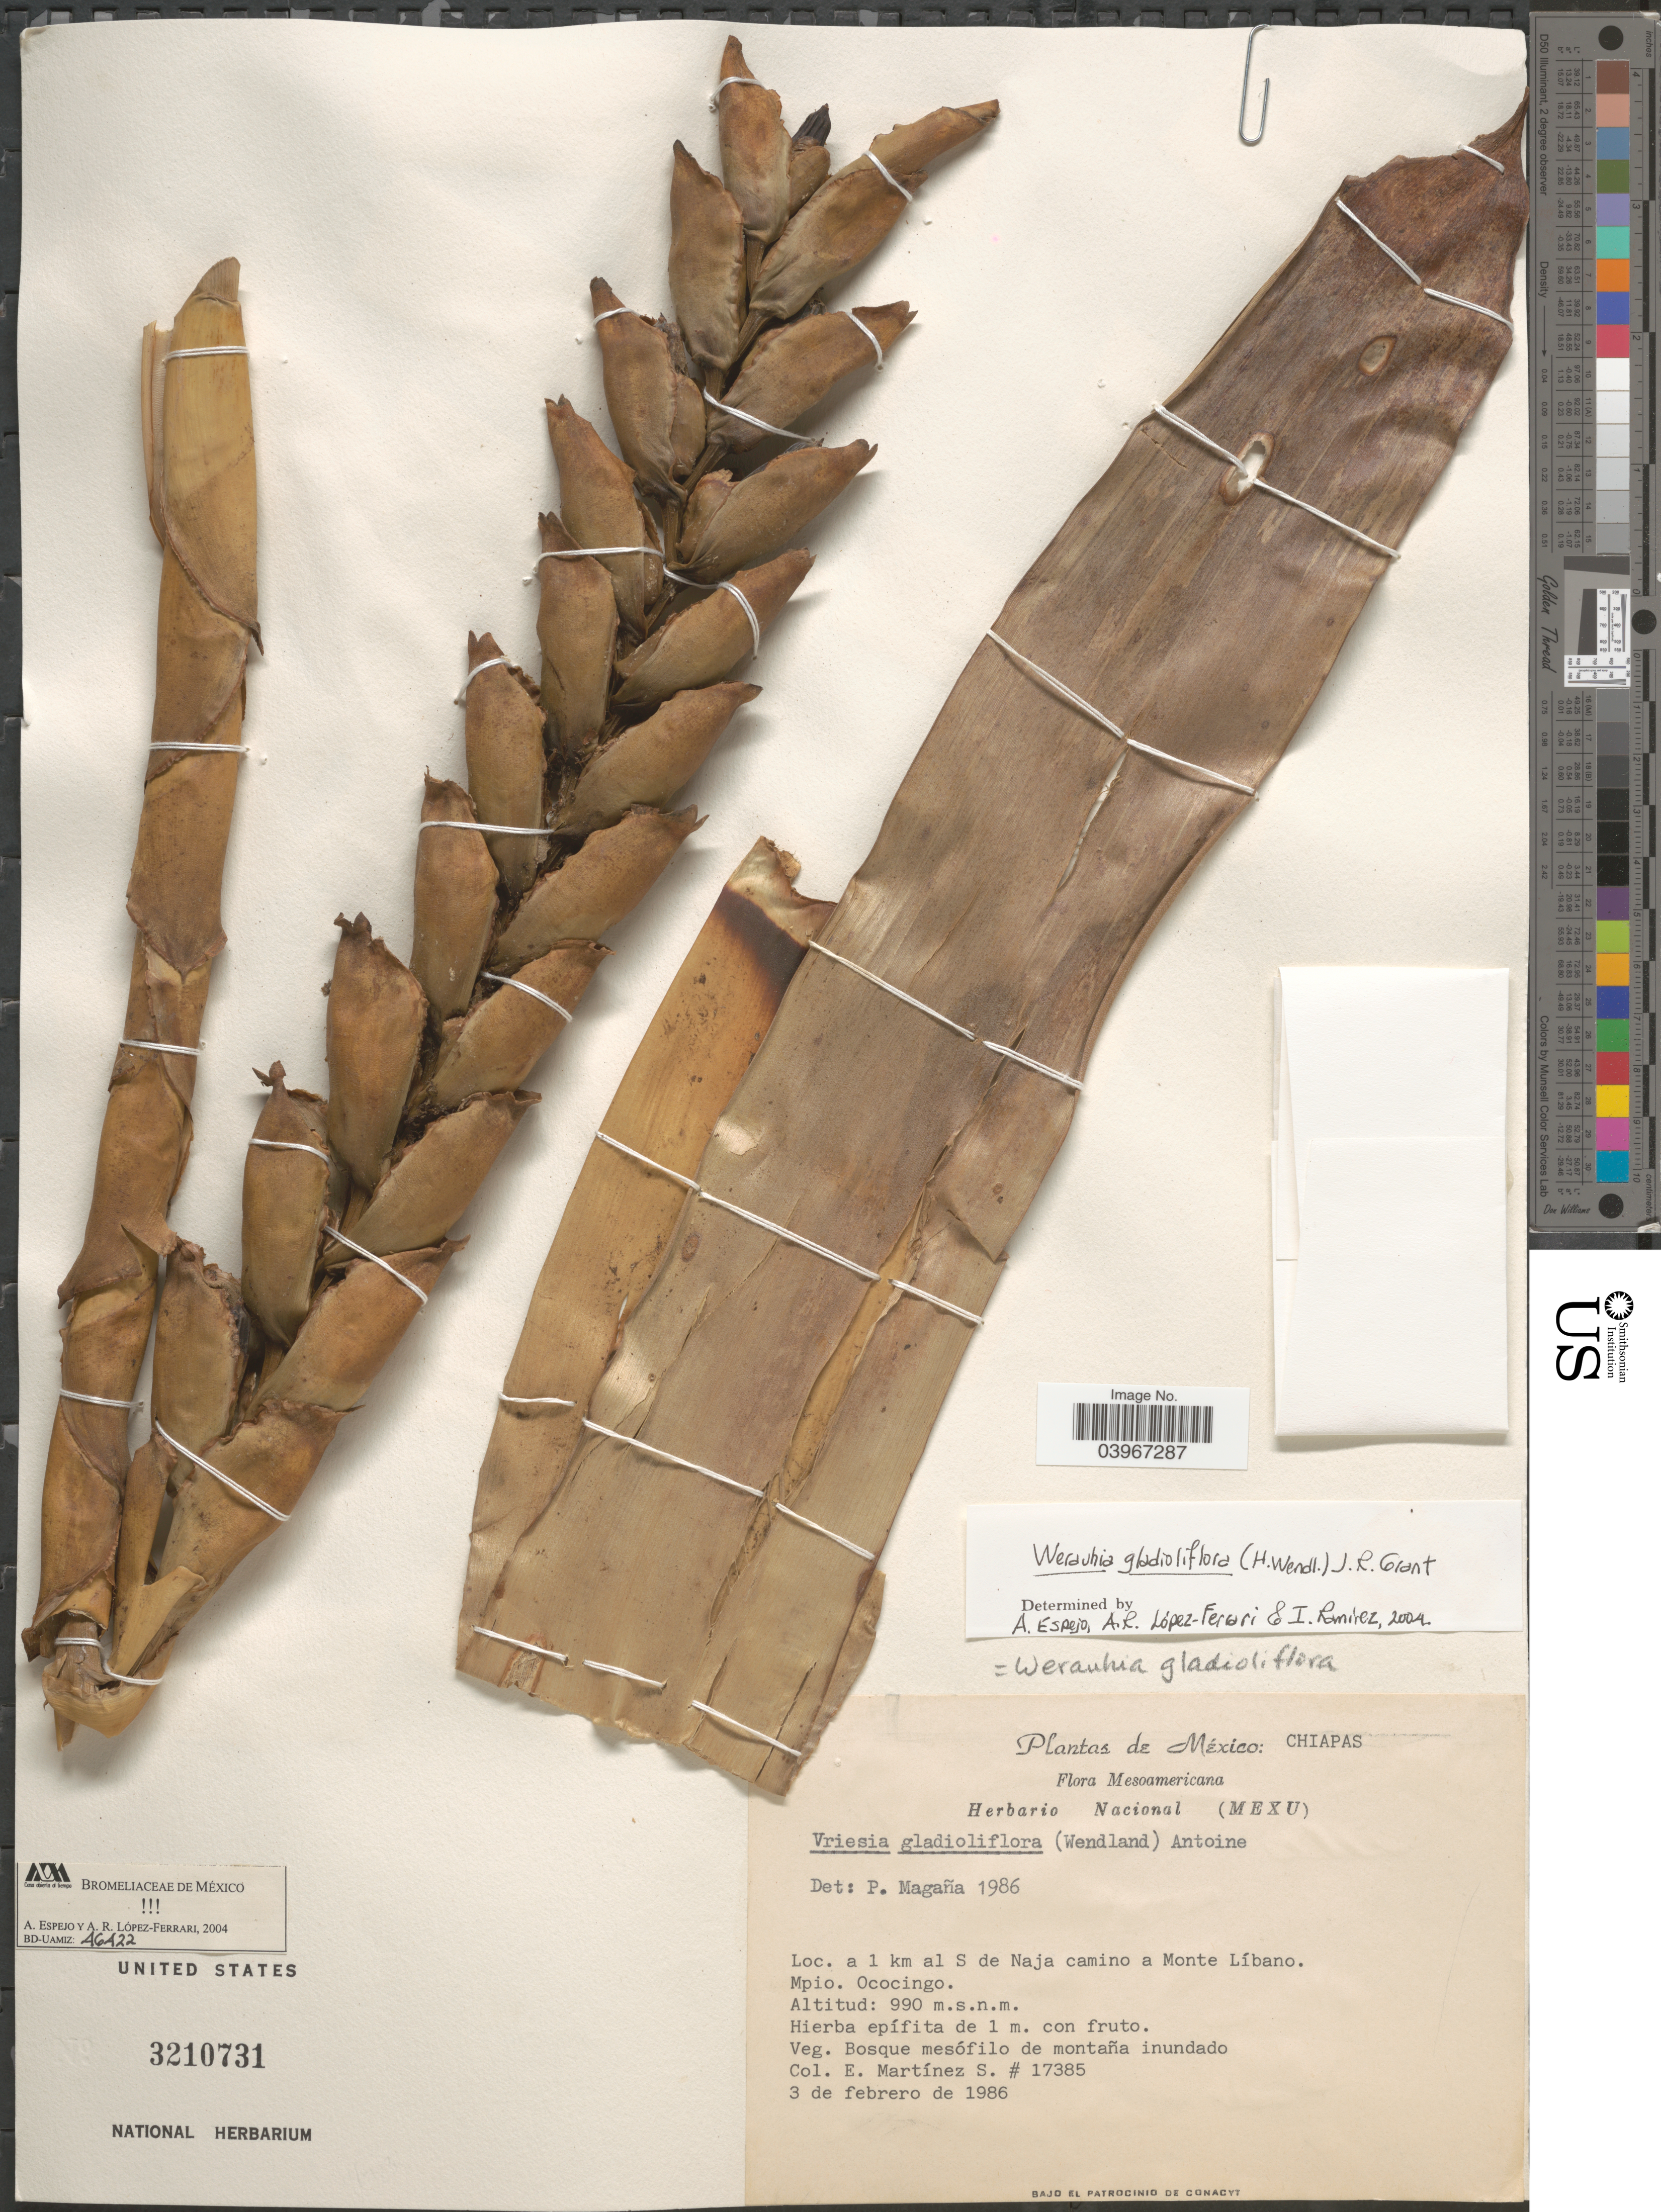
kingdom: Plantae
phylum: Tracheophyta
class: Liliopsida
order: Poales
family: Bromeliaceae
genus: Werauhia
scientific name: Werauhia gladioliflora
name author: (H. Wendl.) J.R. Grant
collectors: E. M. Martínez S.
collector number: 17385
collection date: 1986-02-03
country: Mexico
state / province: Chiapas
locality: A 1 km al S de Naja camino a Monte Líbano. Mpio. Ococingo.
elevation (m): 990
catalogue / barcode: US 3210731